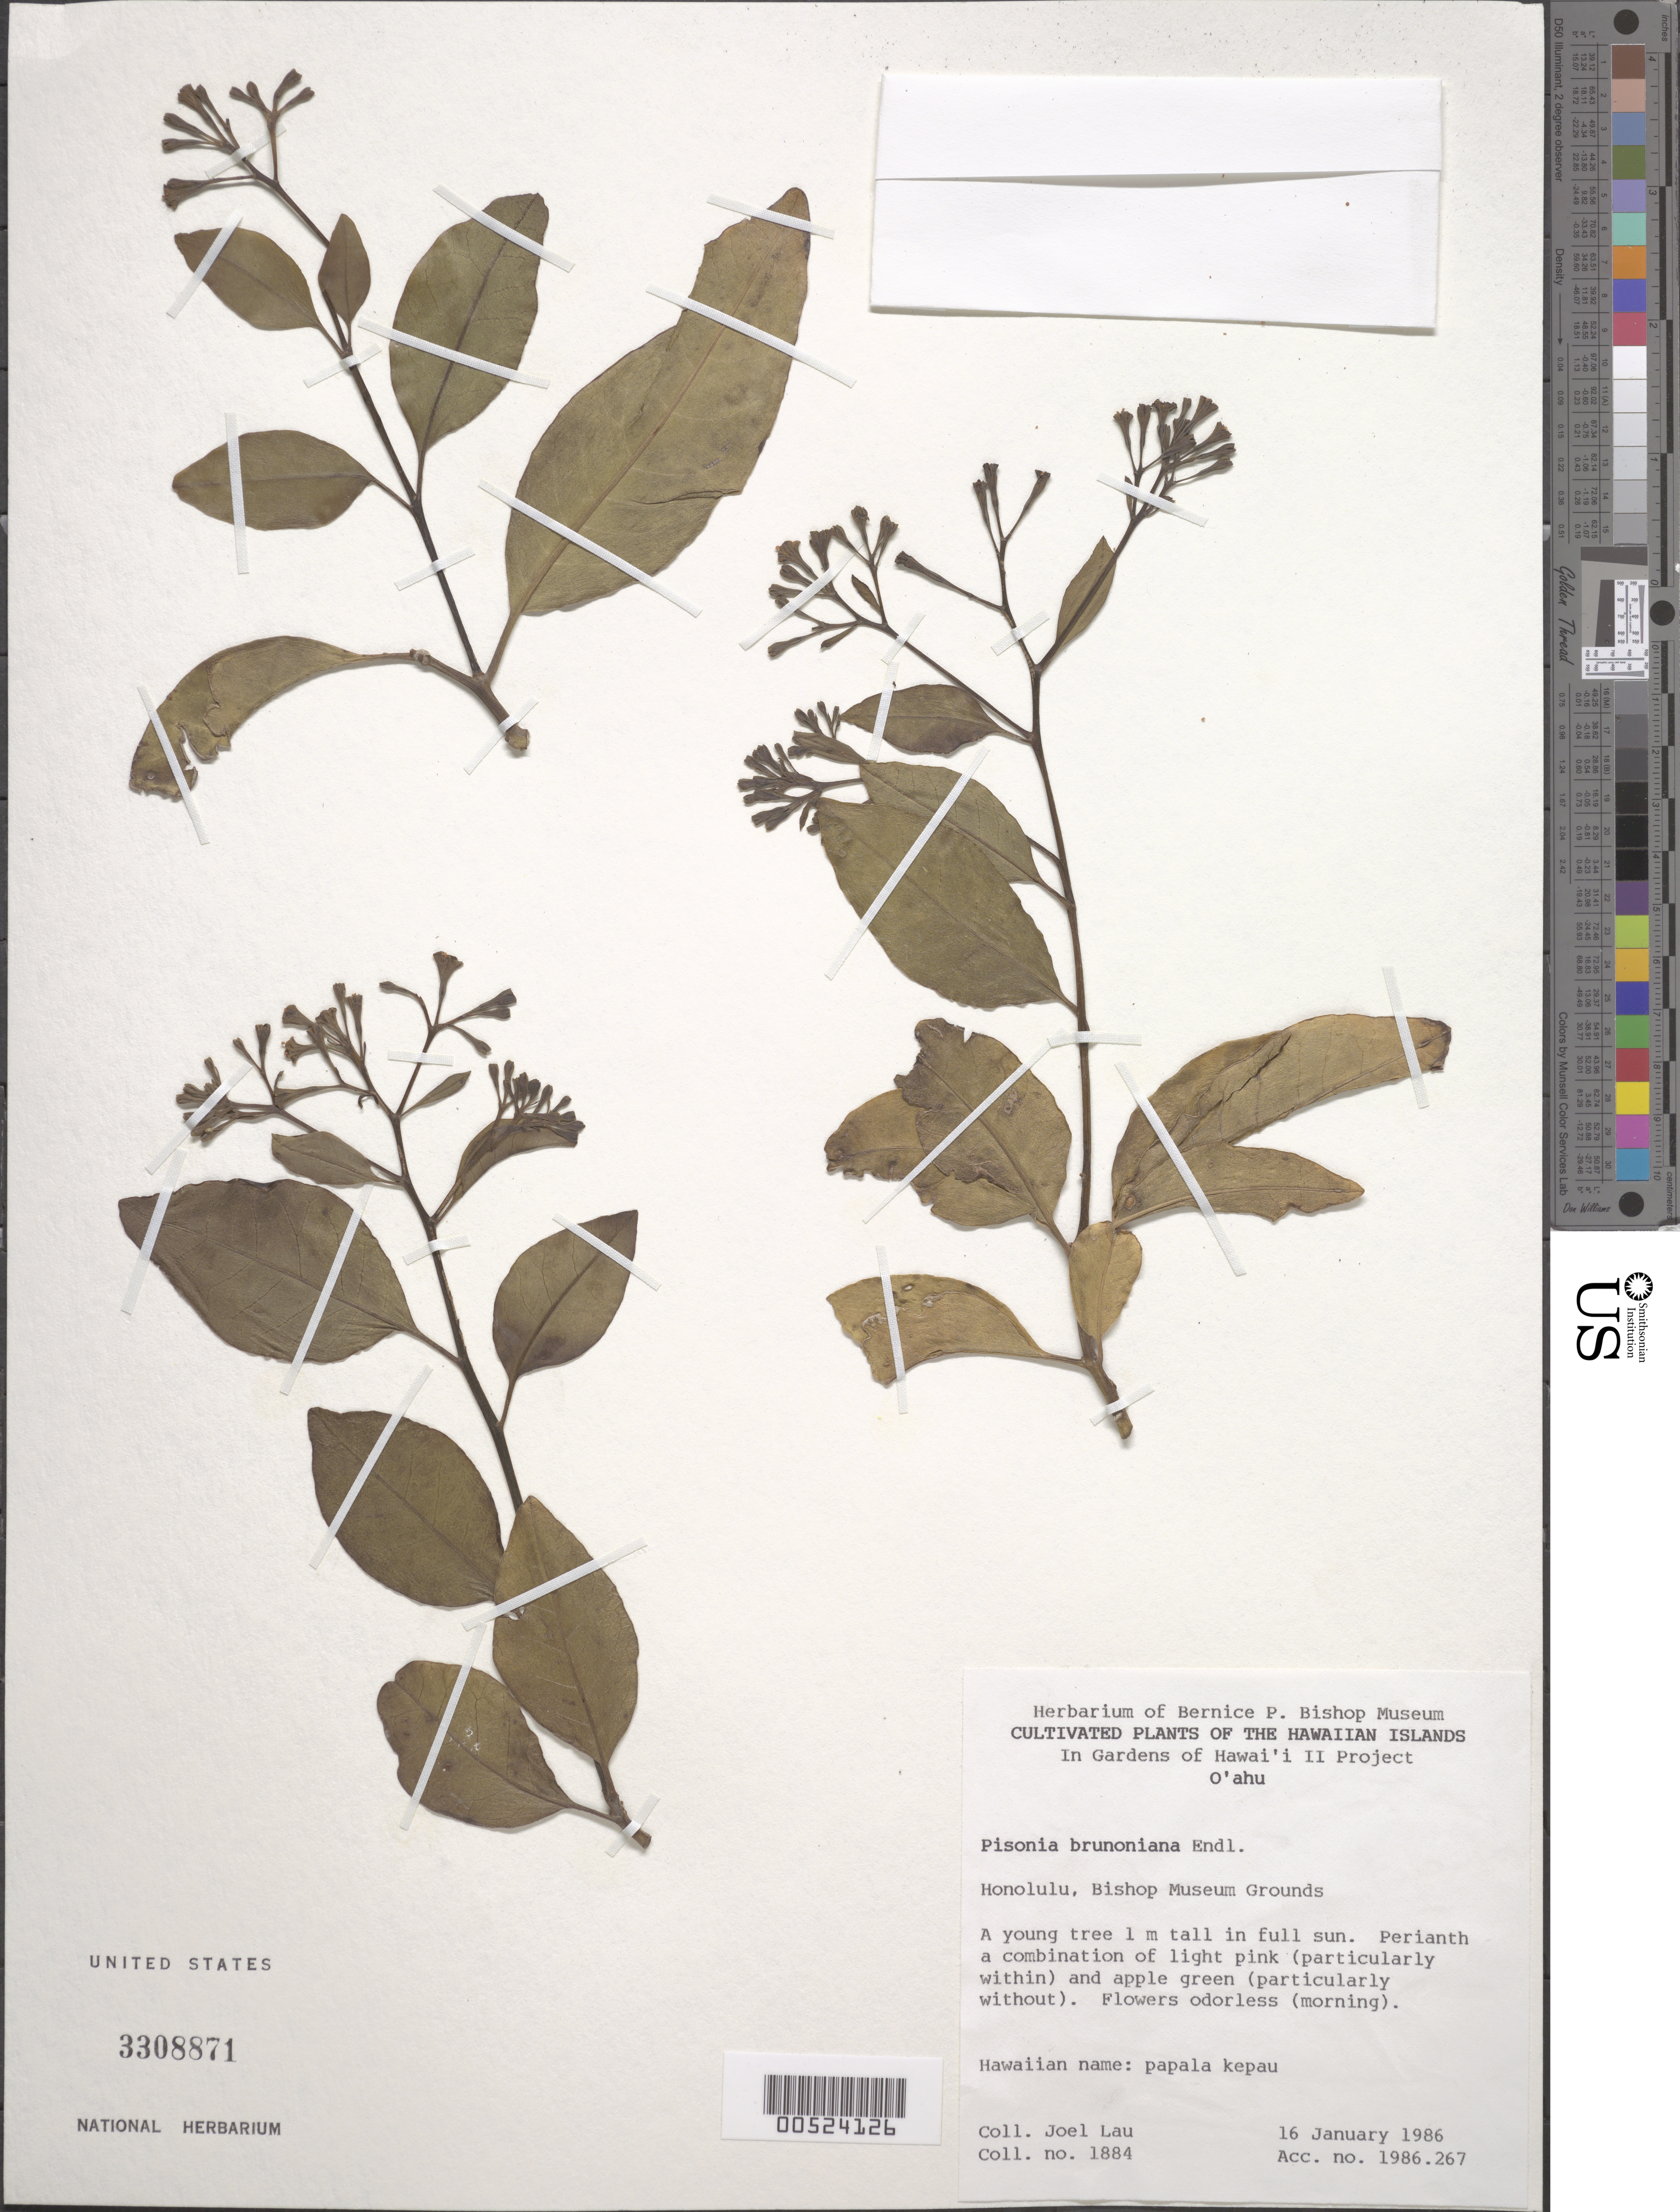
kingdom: Plantae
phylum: Tracheophyta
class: Magnoliopsida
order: Caryophyllales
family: Nyctaginaceae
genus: Ceodes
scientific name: Ceodes brunoniana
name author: (Endl.) Skottsb.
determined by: Wagner, W. L., (BOT), Smithsonian Institution - National Museum of Natural History (UNITED STATES)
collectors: J. Lau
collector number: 1884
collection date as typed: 16 Jan 1986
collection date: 1986-01-16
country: United States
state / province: Hawaii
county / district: Honolulu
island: Oahu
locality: Honolulu, Bishop Museum Grounds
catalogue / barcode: US 3308871